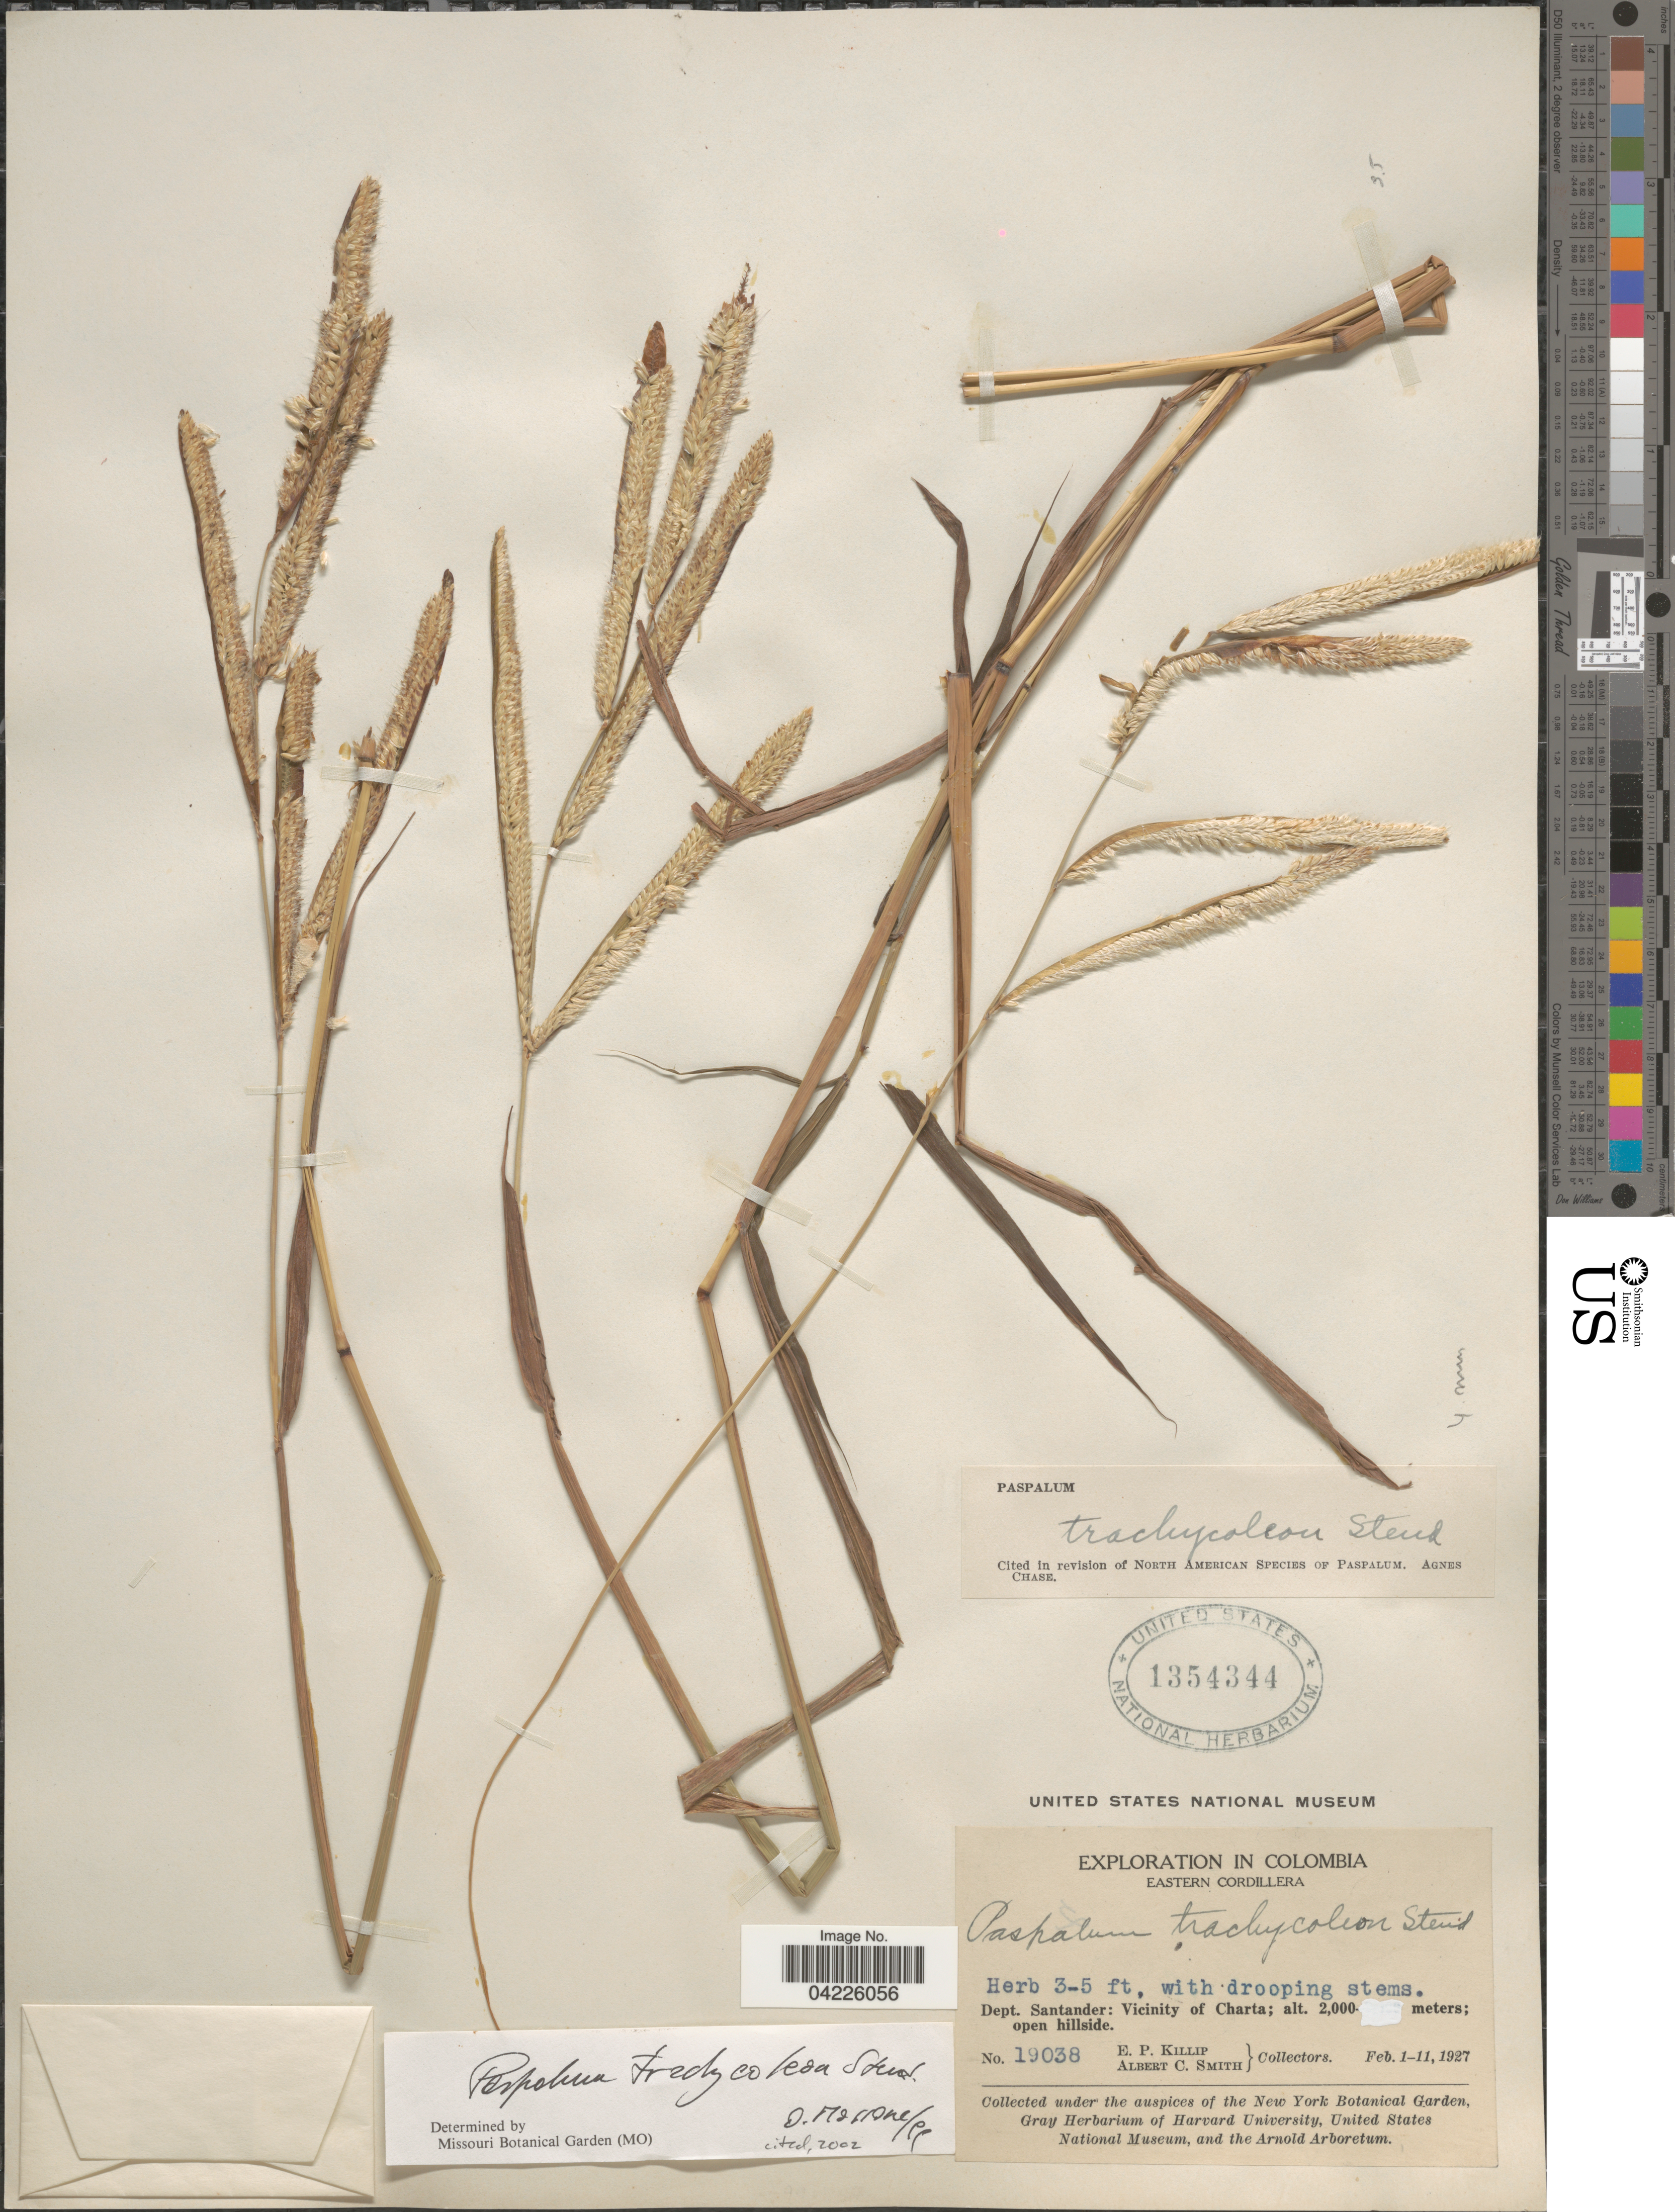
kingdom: Plantae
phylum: Tracheophyta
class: Liliopsida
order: Poales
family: Poaceae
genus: Paspalum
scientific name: Paspalum trachycoleon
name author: Steud.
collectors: E. P. Killip & A. C. Smith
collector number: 19038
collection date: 1927-02-01/1927-02-11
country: Colombia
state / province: Santander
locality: Exploration in Colombia. Eastern Cordillera. Dept. Santander: Vicinity of Charta.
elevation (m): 2000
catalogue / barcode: US 1354344